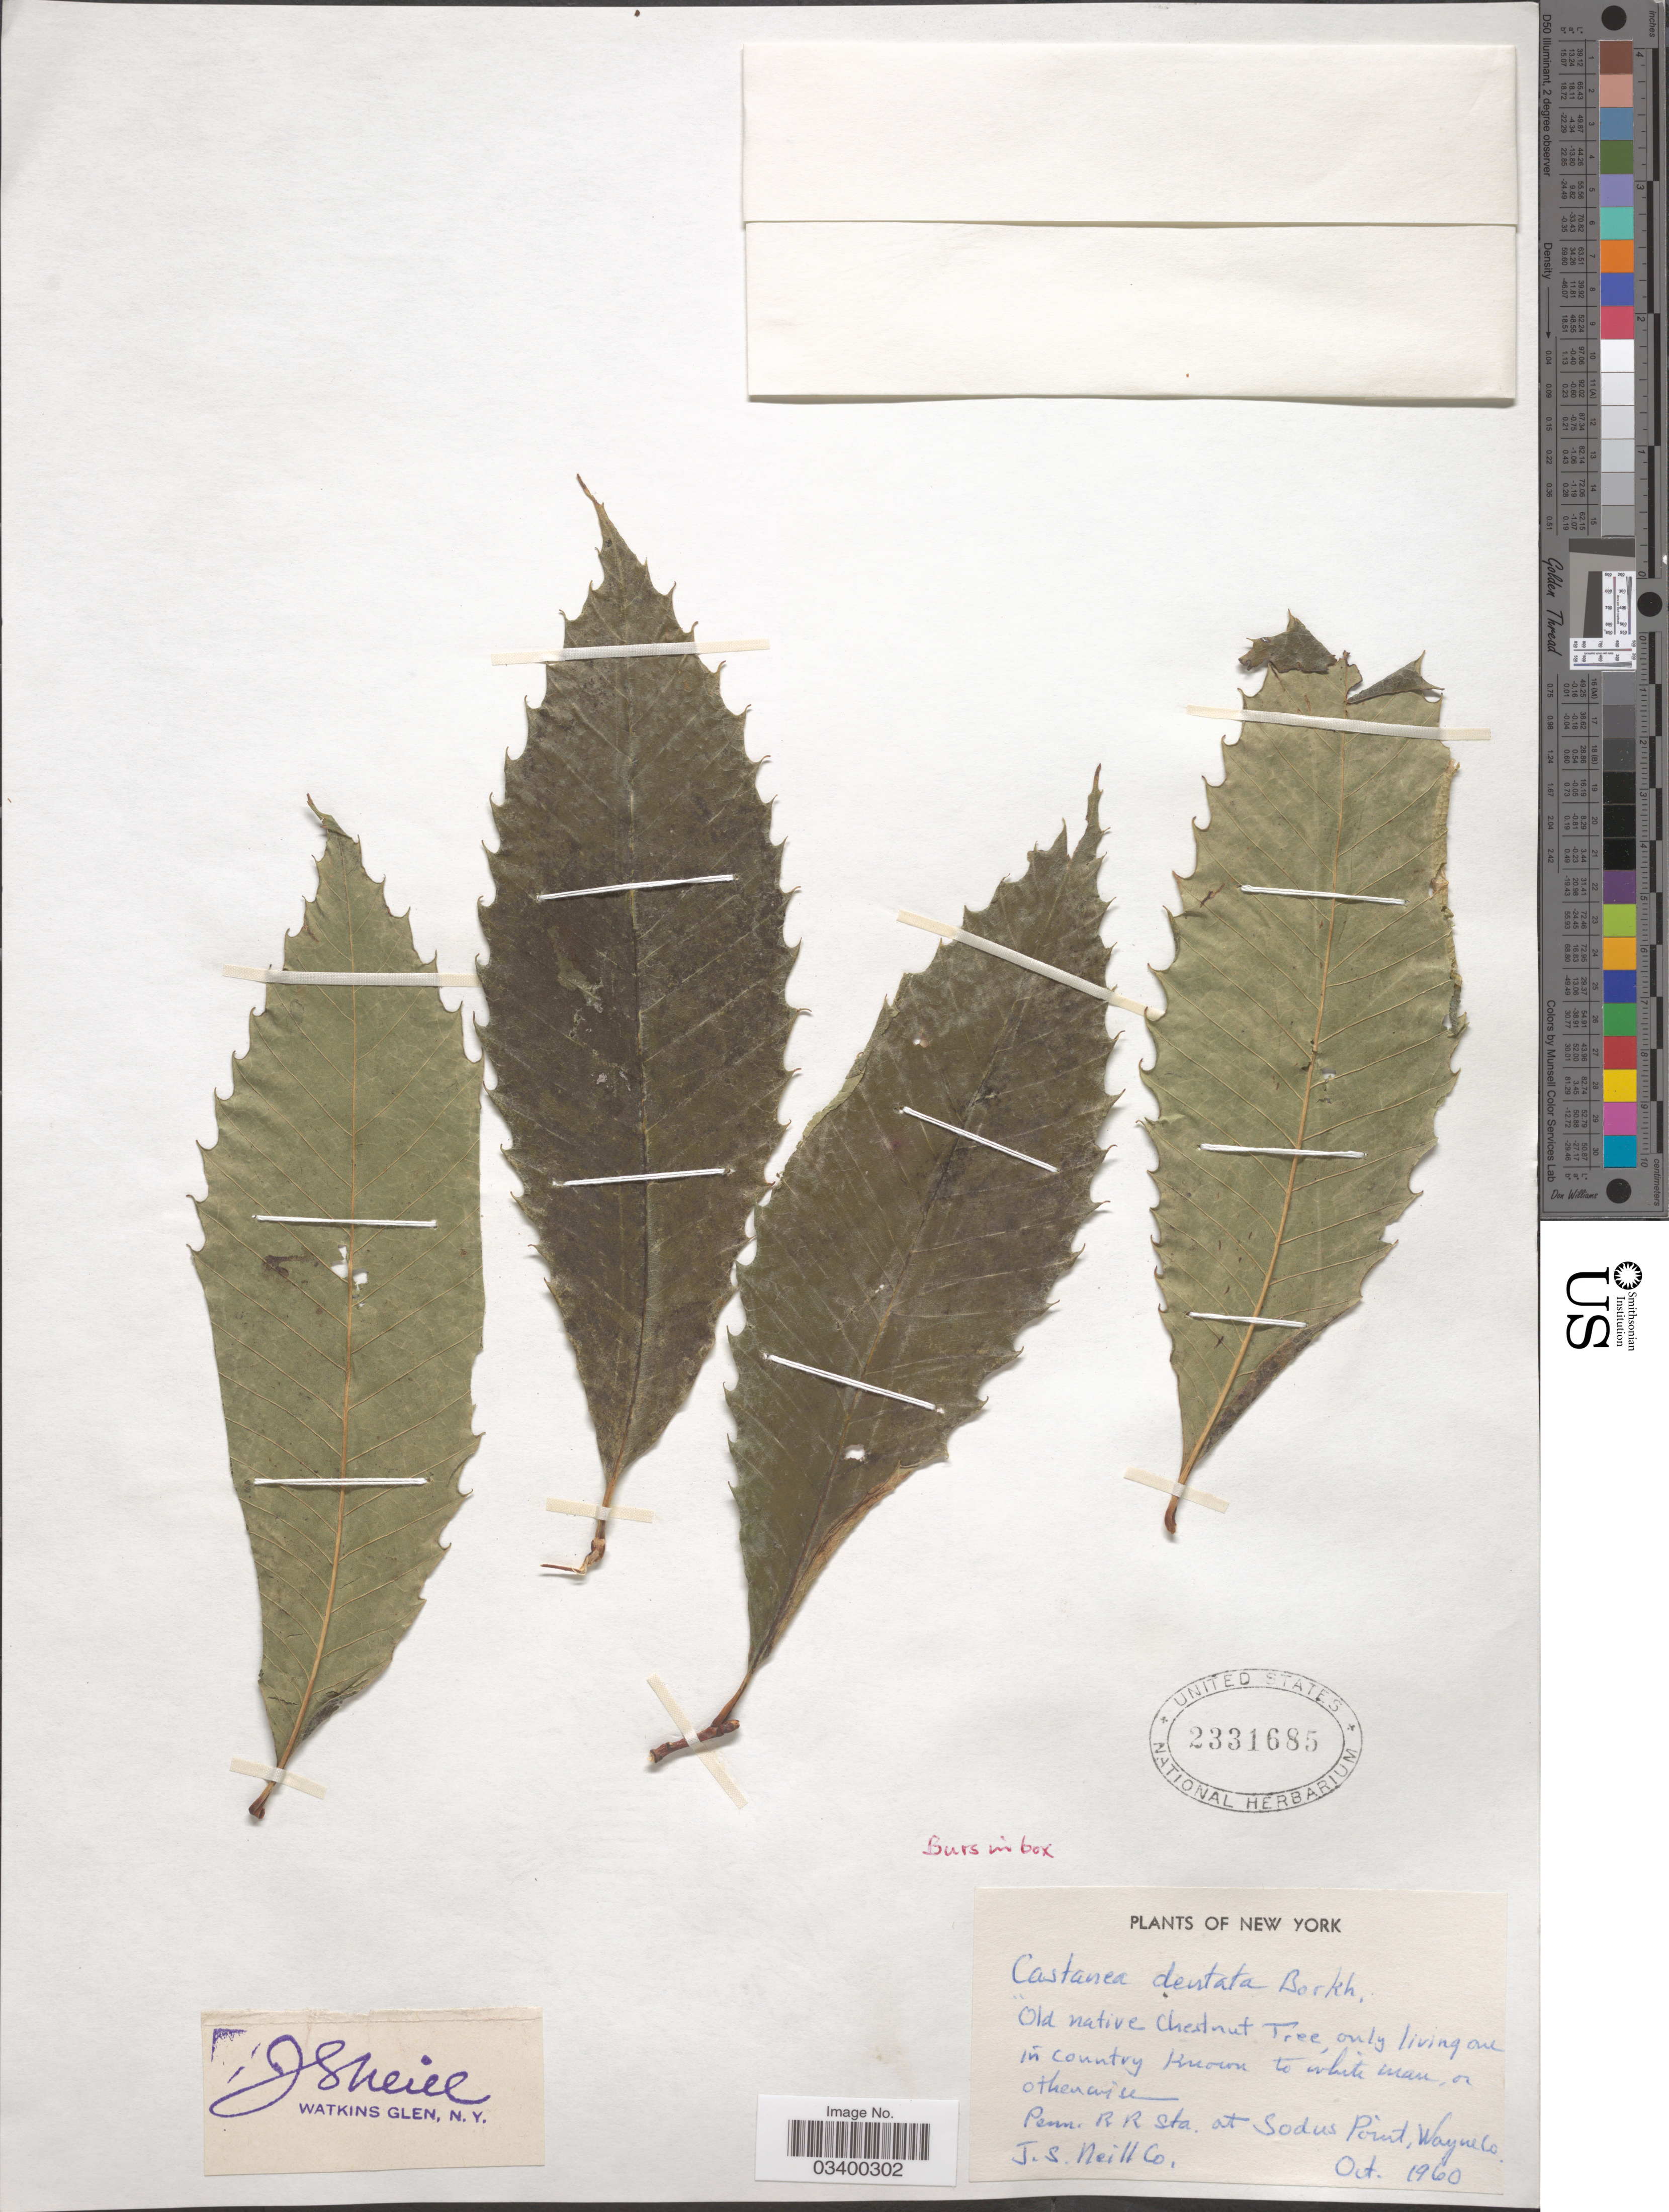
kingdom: Plantae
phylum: Tracheophyta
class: Magnoliopsida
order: Fagales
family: Fagaceae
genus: Castanea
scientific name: Castanea dentata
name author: (Marshall) Borkh.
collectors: J. Neill Co.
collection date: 1960-10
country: United States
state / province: New York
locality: Penn. R. R. Sta. at Sodus Point, Wayne Co.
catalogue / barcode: US 2331685